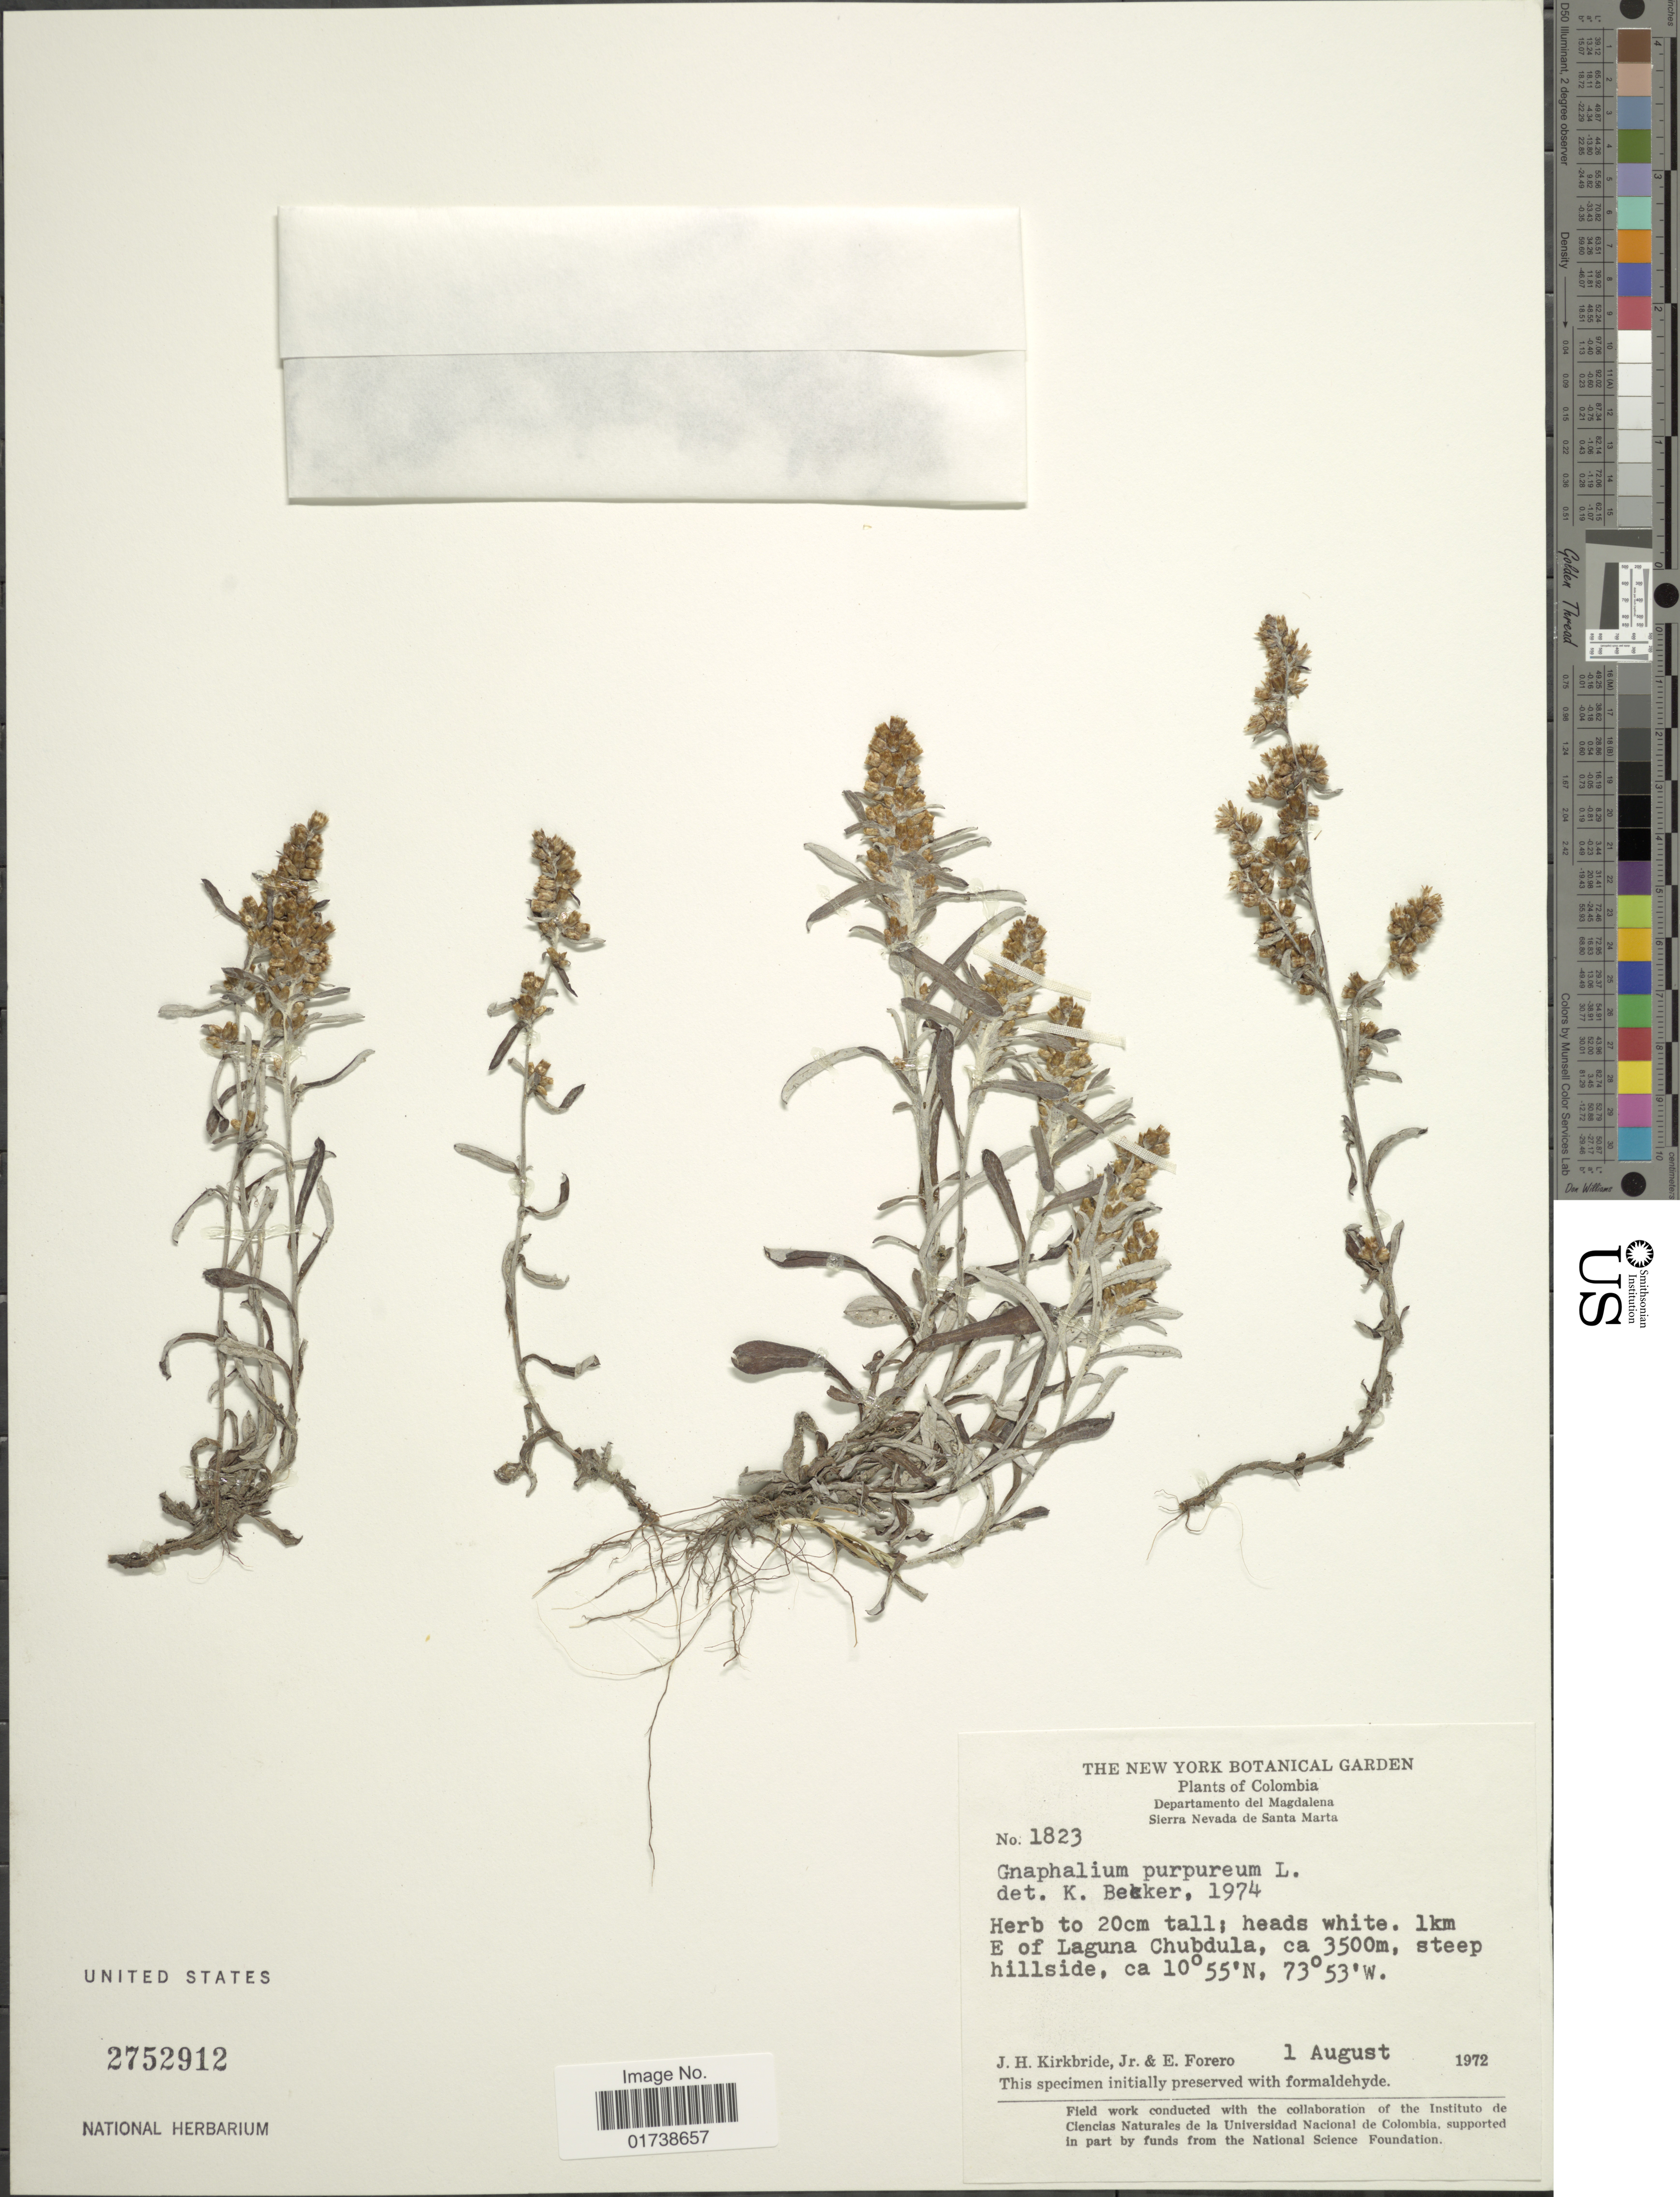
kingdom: Plantae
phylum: Tracheophyta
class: Magnoliopsida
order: Asterales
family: Asteraceae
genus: Gamochaeta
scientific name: Gamochaeta purpurea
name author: (L.) Cabrera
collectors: J. H. Kirkbride & E. Forero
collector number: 1823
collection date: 1972-08-01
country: Colombia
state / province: Magdalena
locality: Sierra Nevada de Santa Marta, 1 km E of Laguna Chubdula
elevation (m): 3500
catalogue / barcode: US 2752912